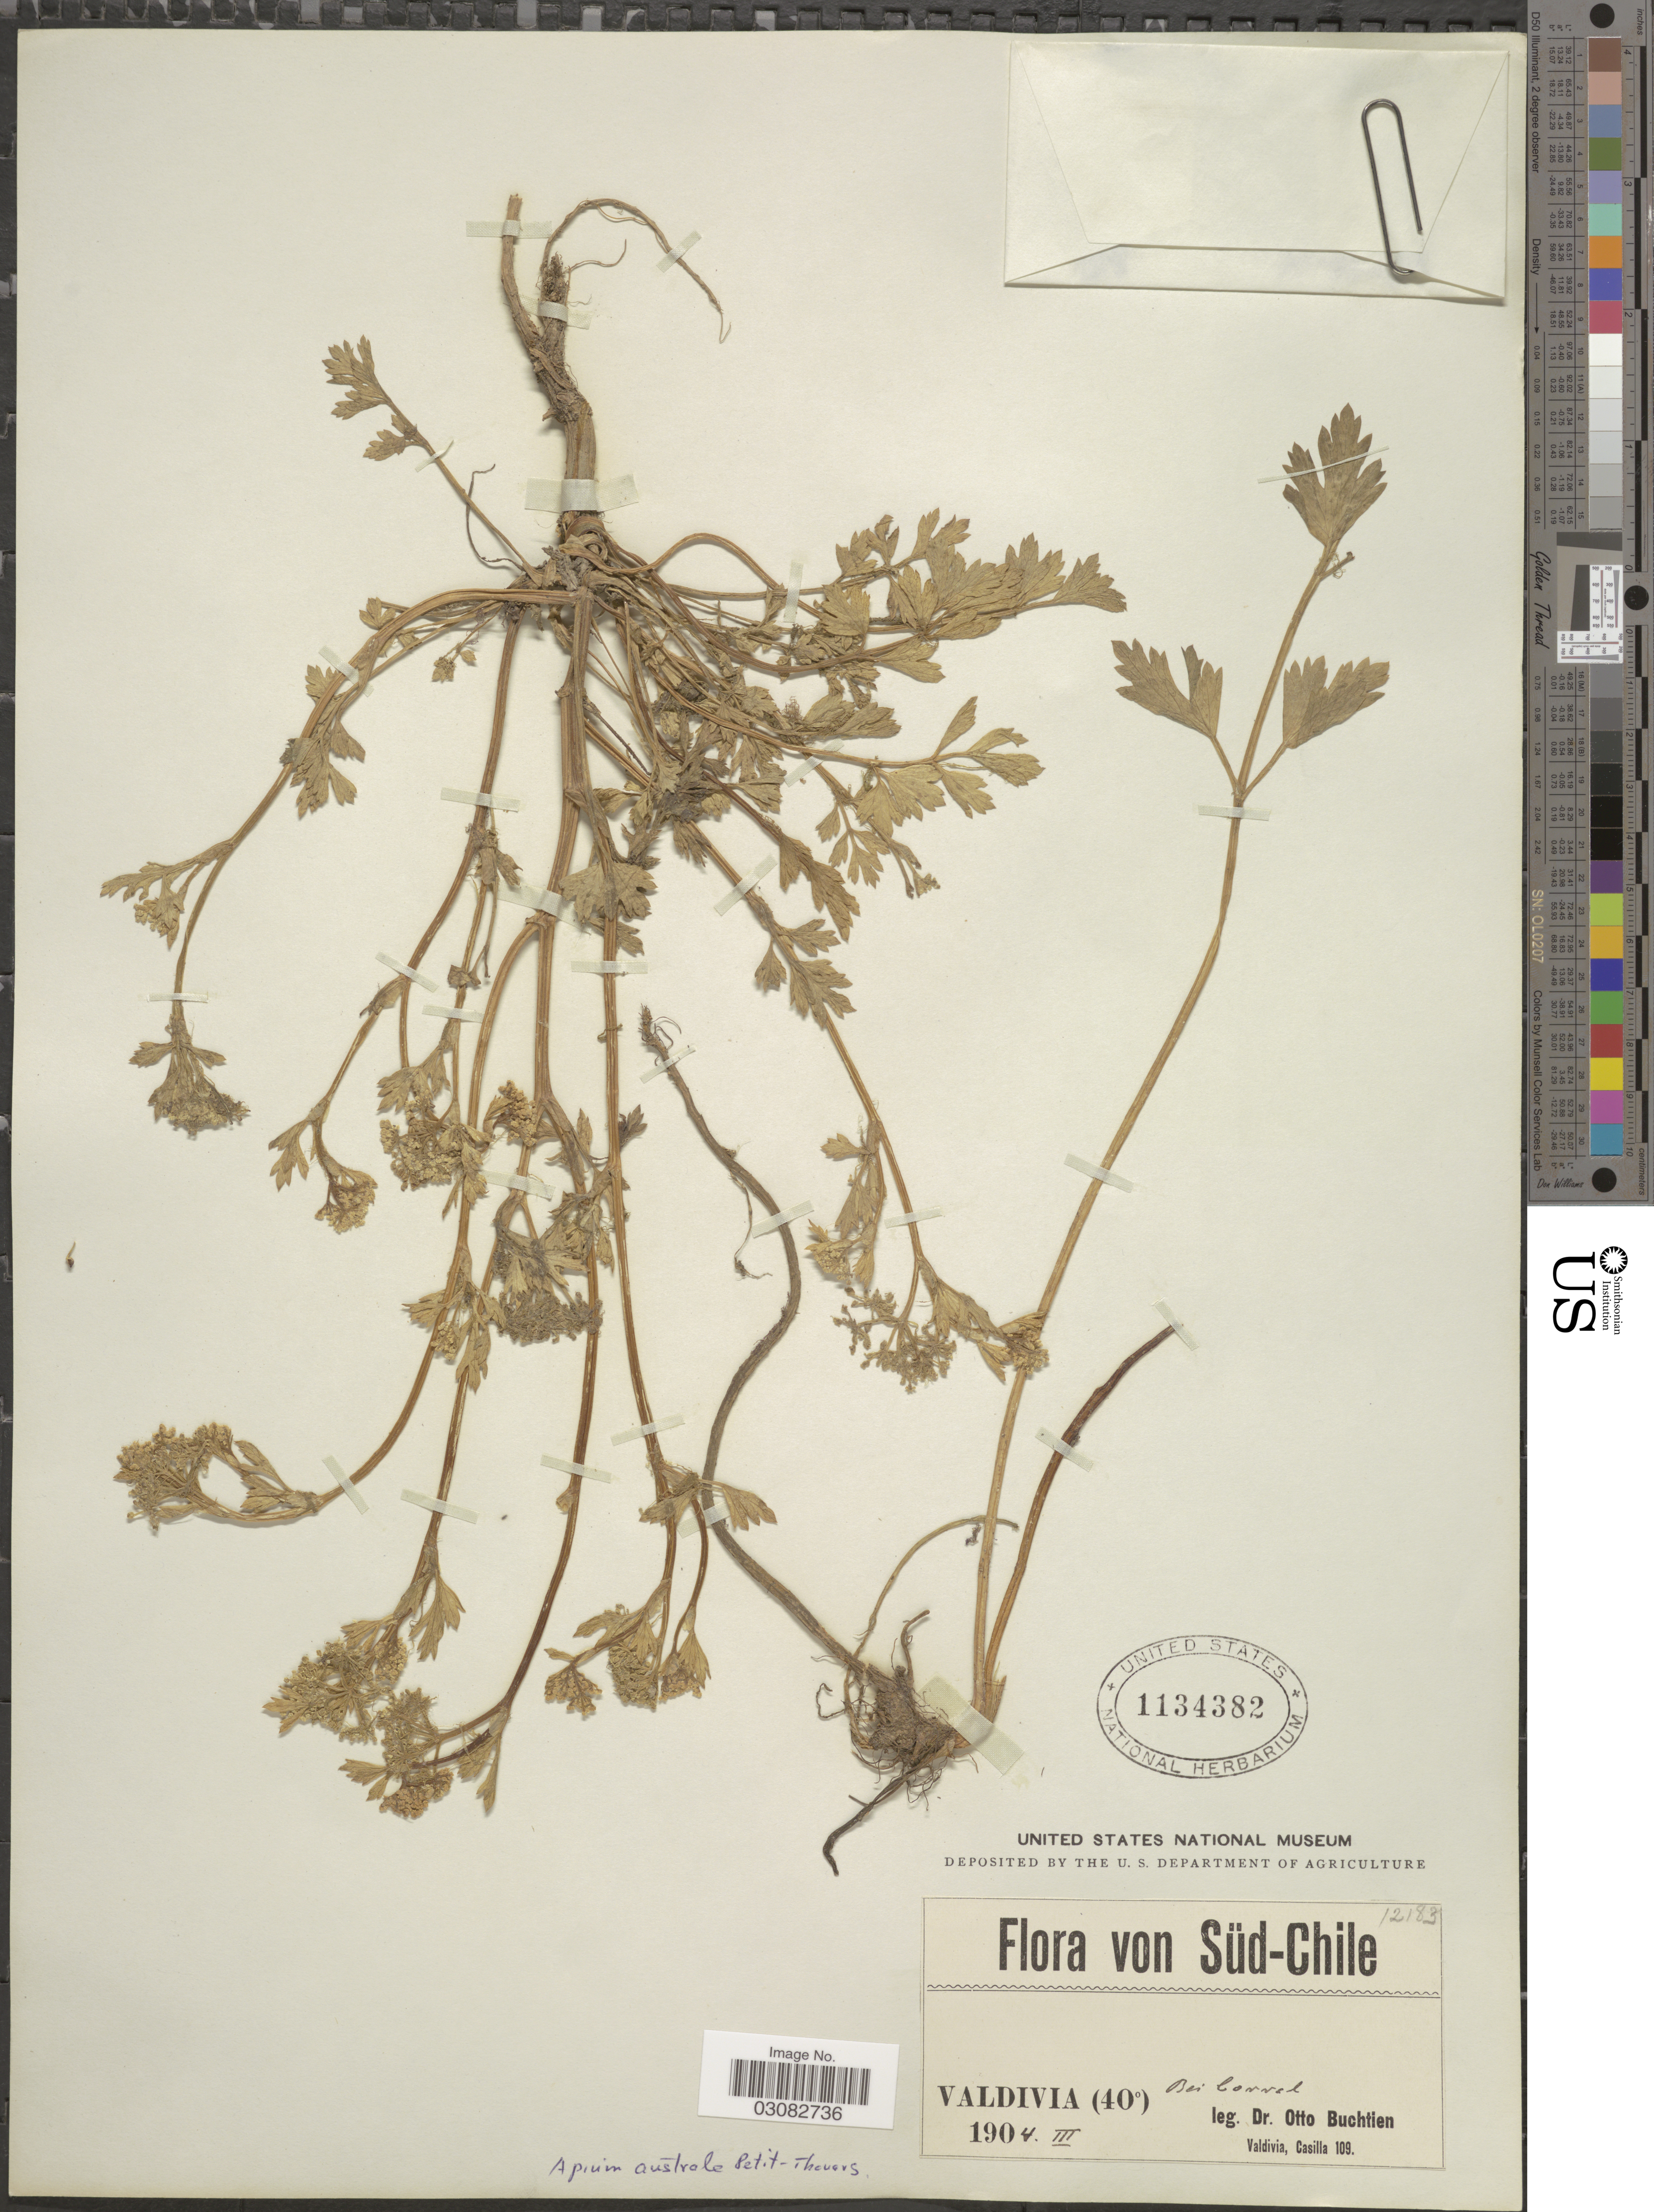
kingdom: Plantae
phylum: Tracheophyta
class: Magnoliopsida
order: Apiales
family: Apiaceae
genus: Apium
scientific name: Apium australe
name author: Thouars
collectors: O. Buchtien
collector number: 12183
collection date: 1904-03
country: Chile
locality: Süd-Chile. Valdivia (40°).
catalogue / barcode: US 1134382